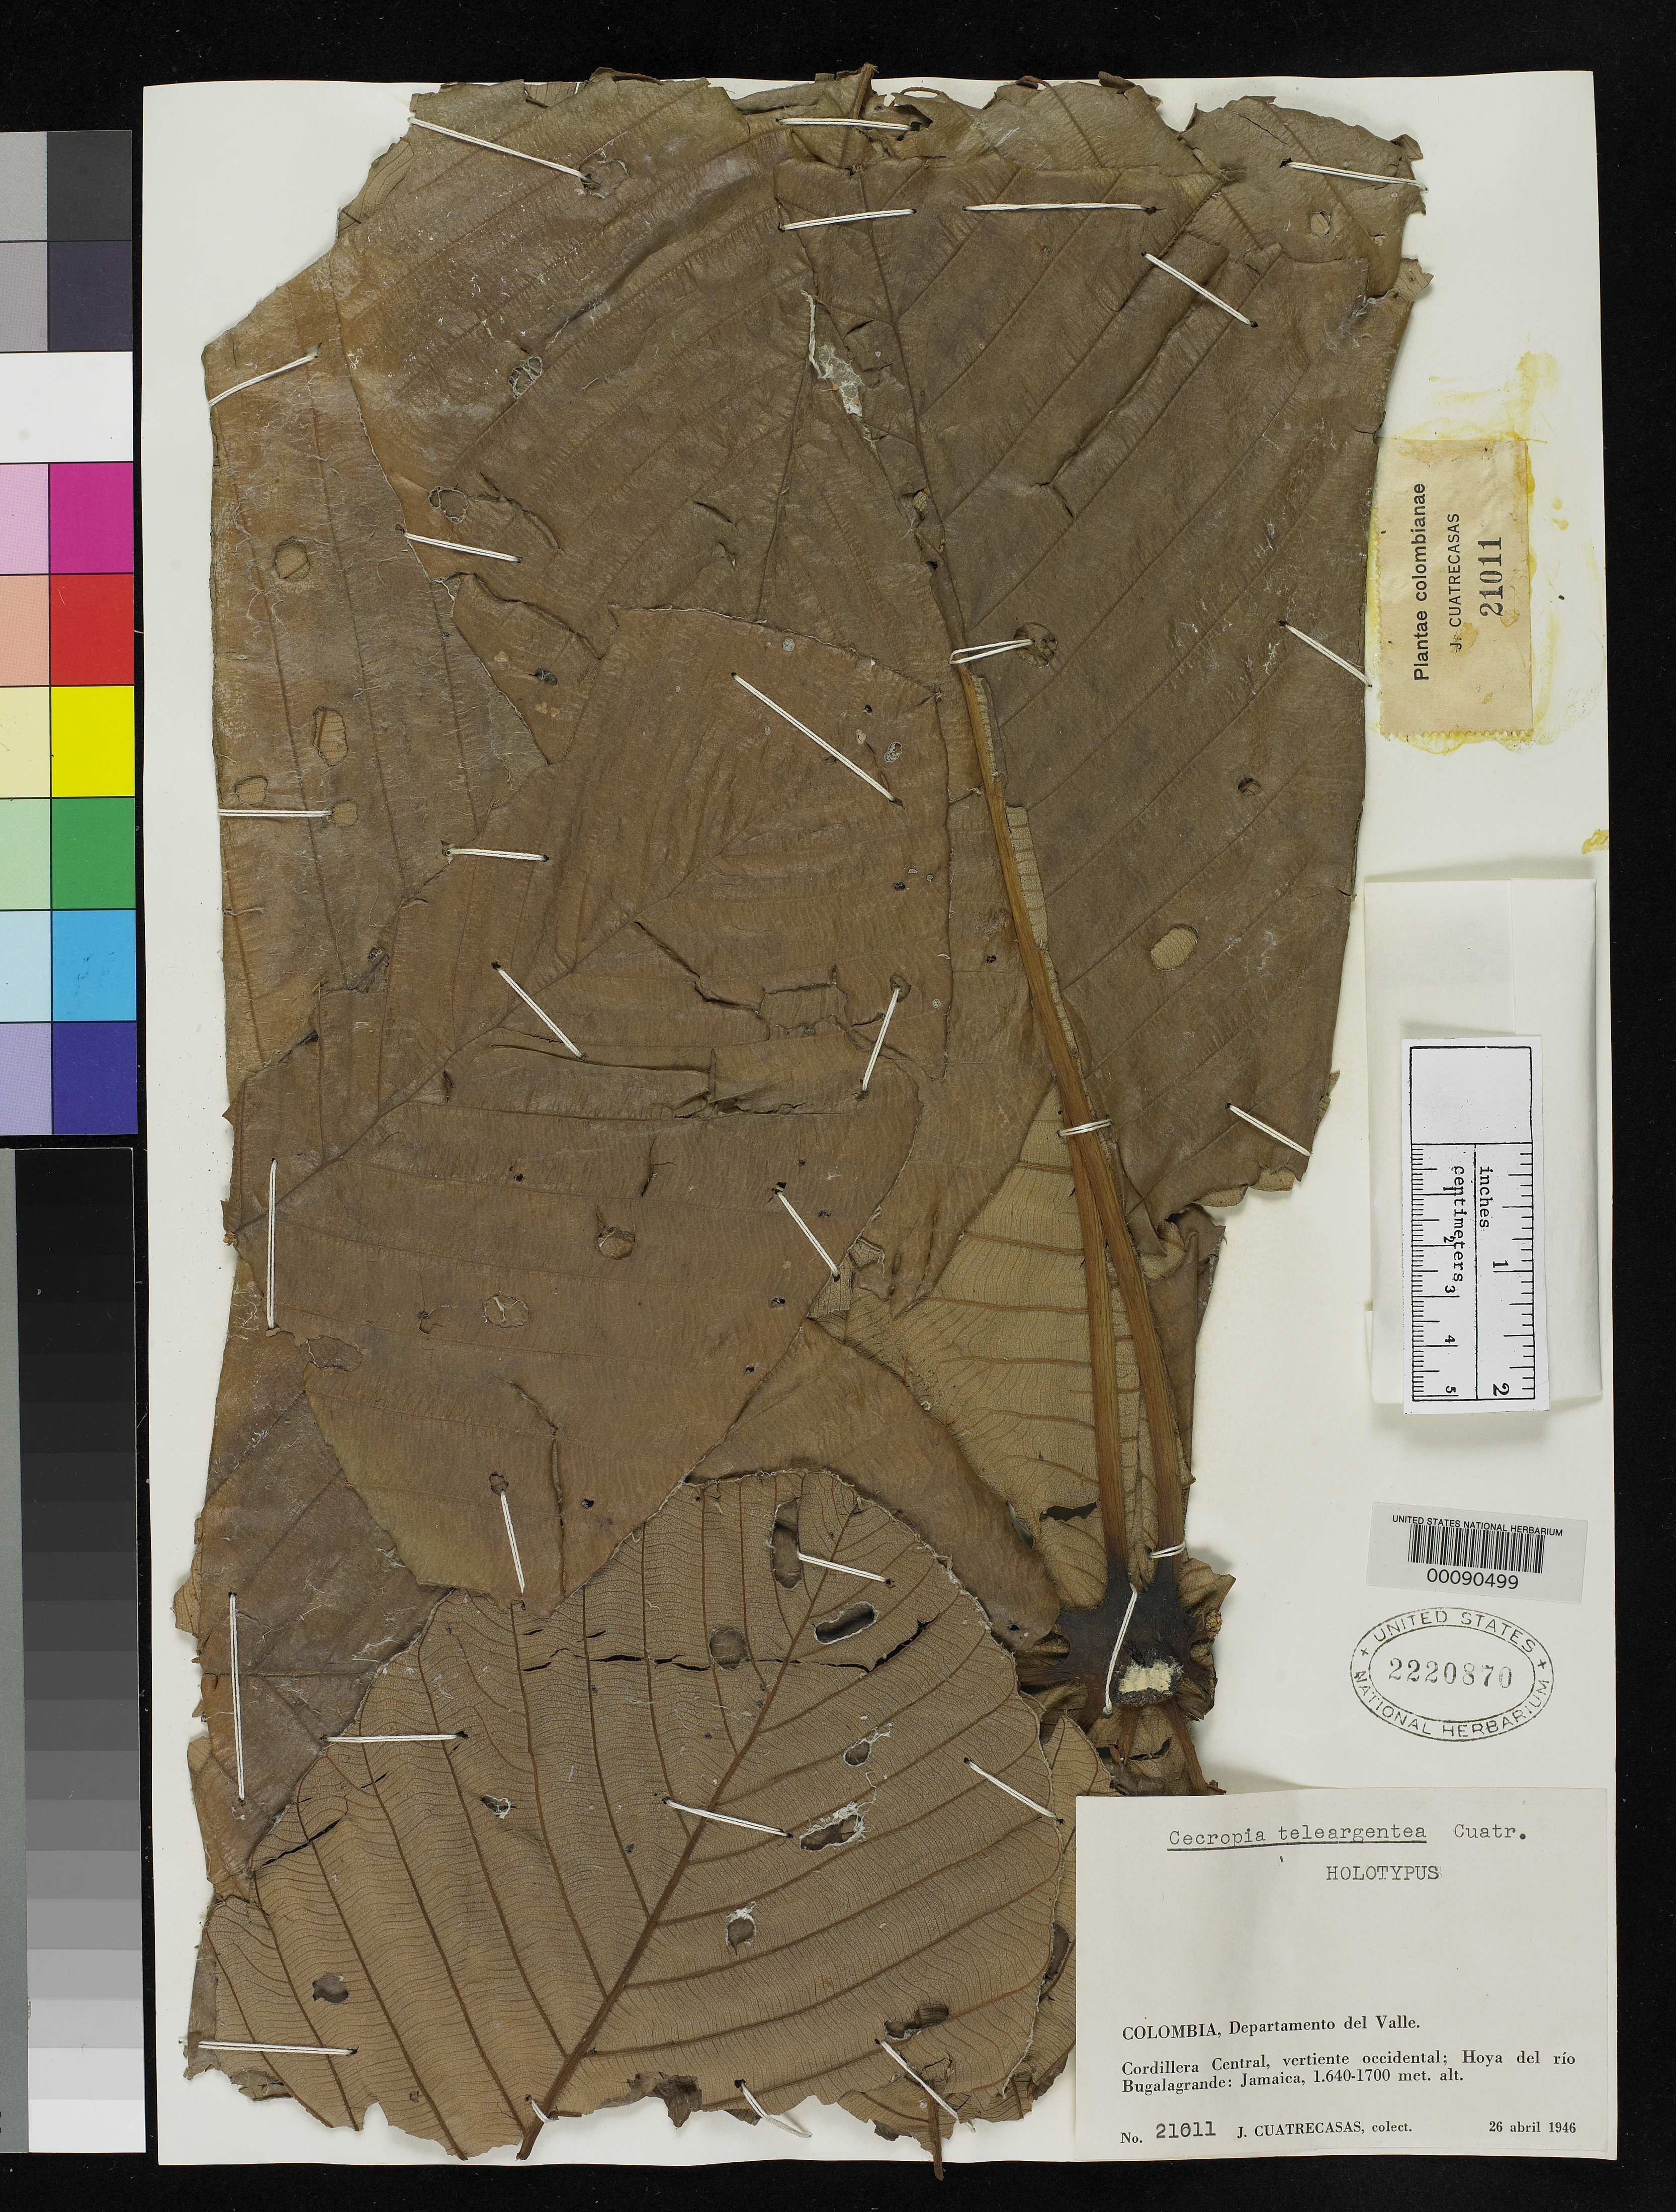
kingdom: Plantae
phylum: Tracheophyta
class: Magnoliopsida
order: Rosales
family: Urticaceae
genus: Cecropia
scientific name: Cecropia teleargentea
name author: Cuatrec.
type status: Holotype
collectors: J. Cuatrecasas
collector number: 21011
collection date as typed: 26 Apr 1946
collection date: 1946-04-26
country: Colombia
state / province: Valle del Cauca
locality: Cordillera Central, Vertiente Occidental, Hoya del Rio Bugla Grande, Jamaica.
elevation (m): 1640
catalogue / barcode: US 2220870